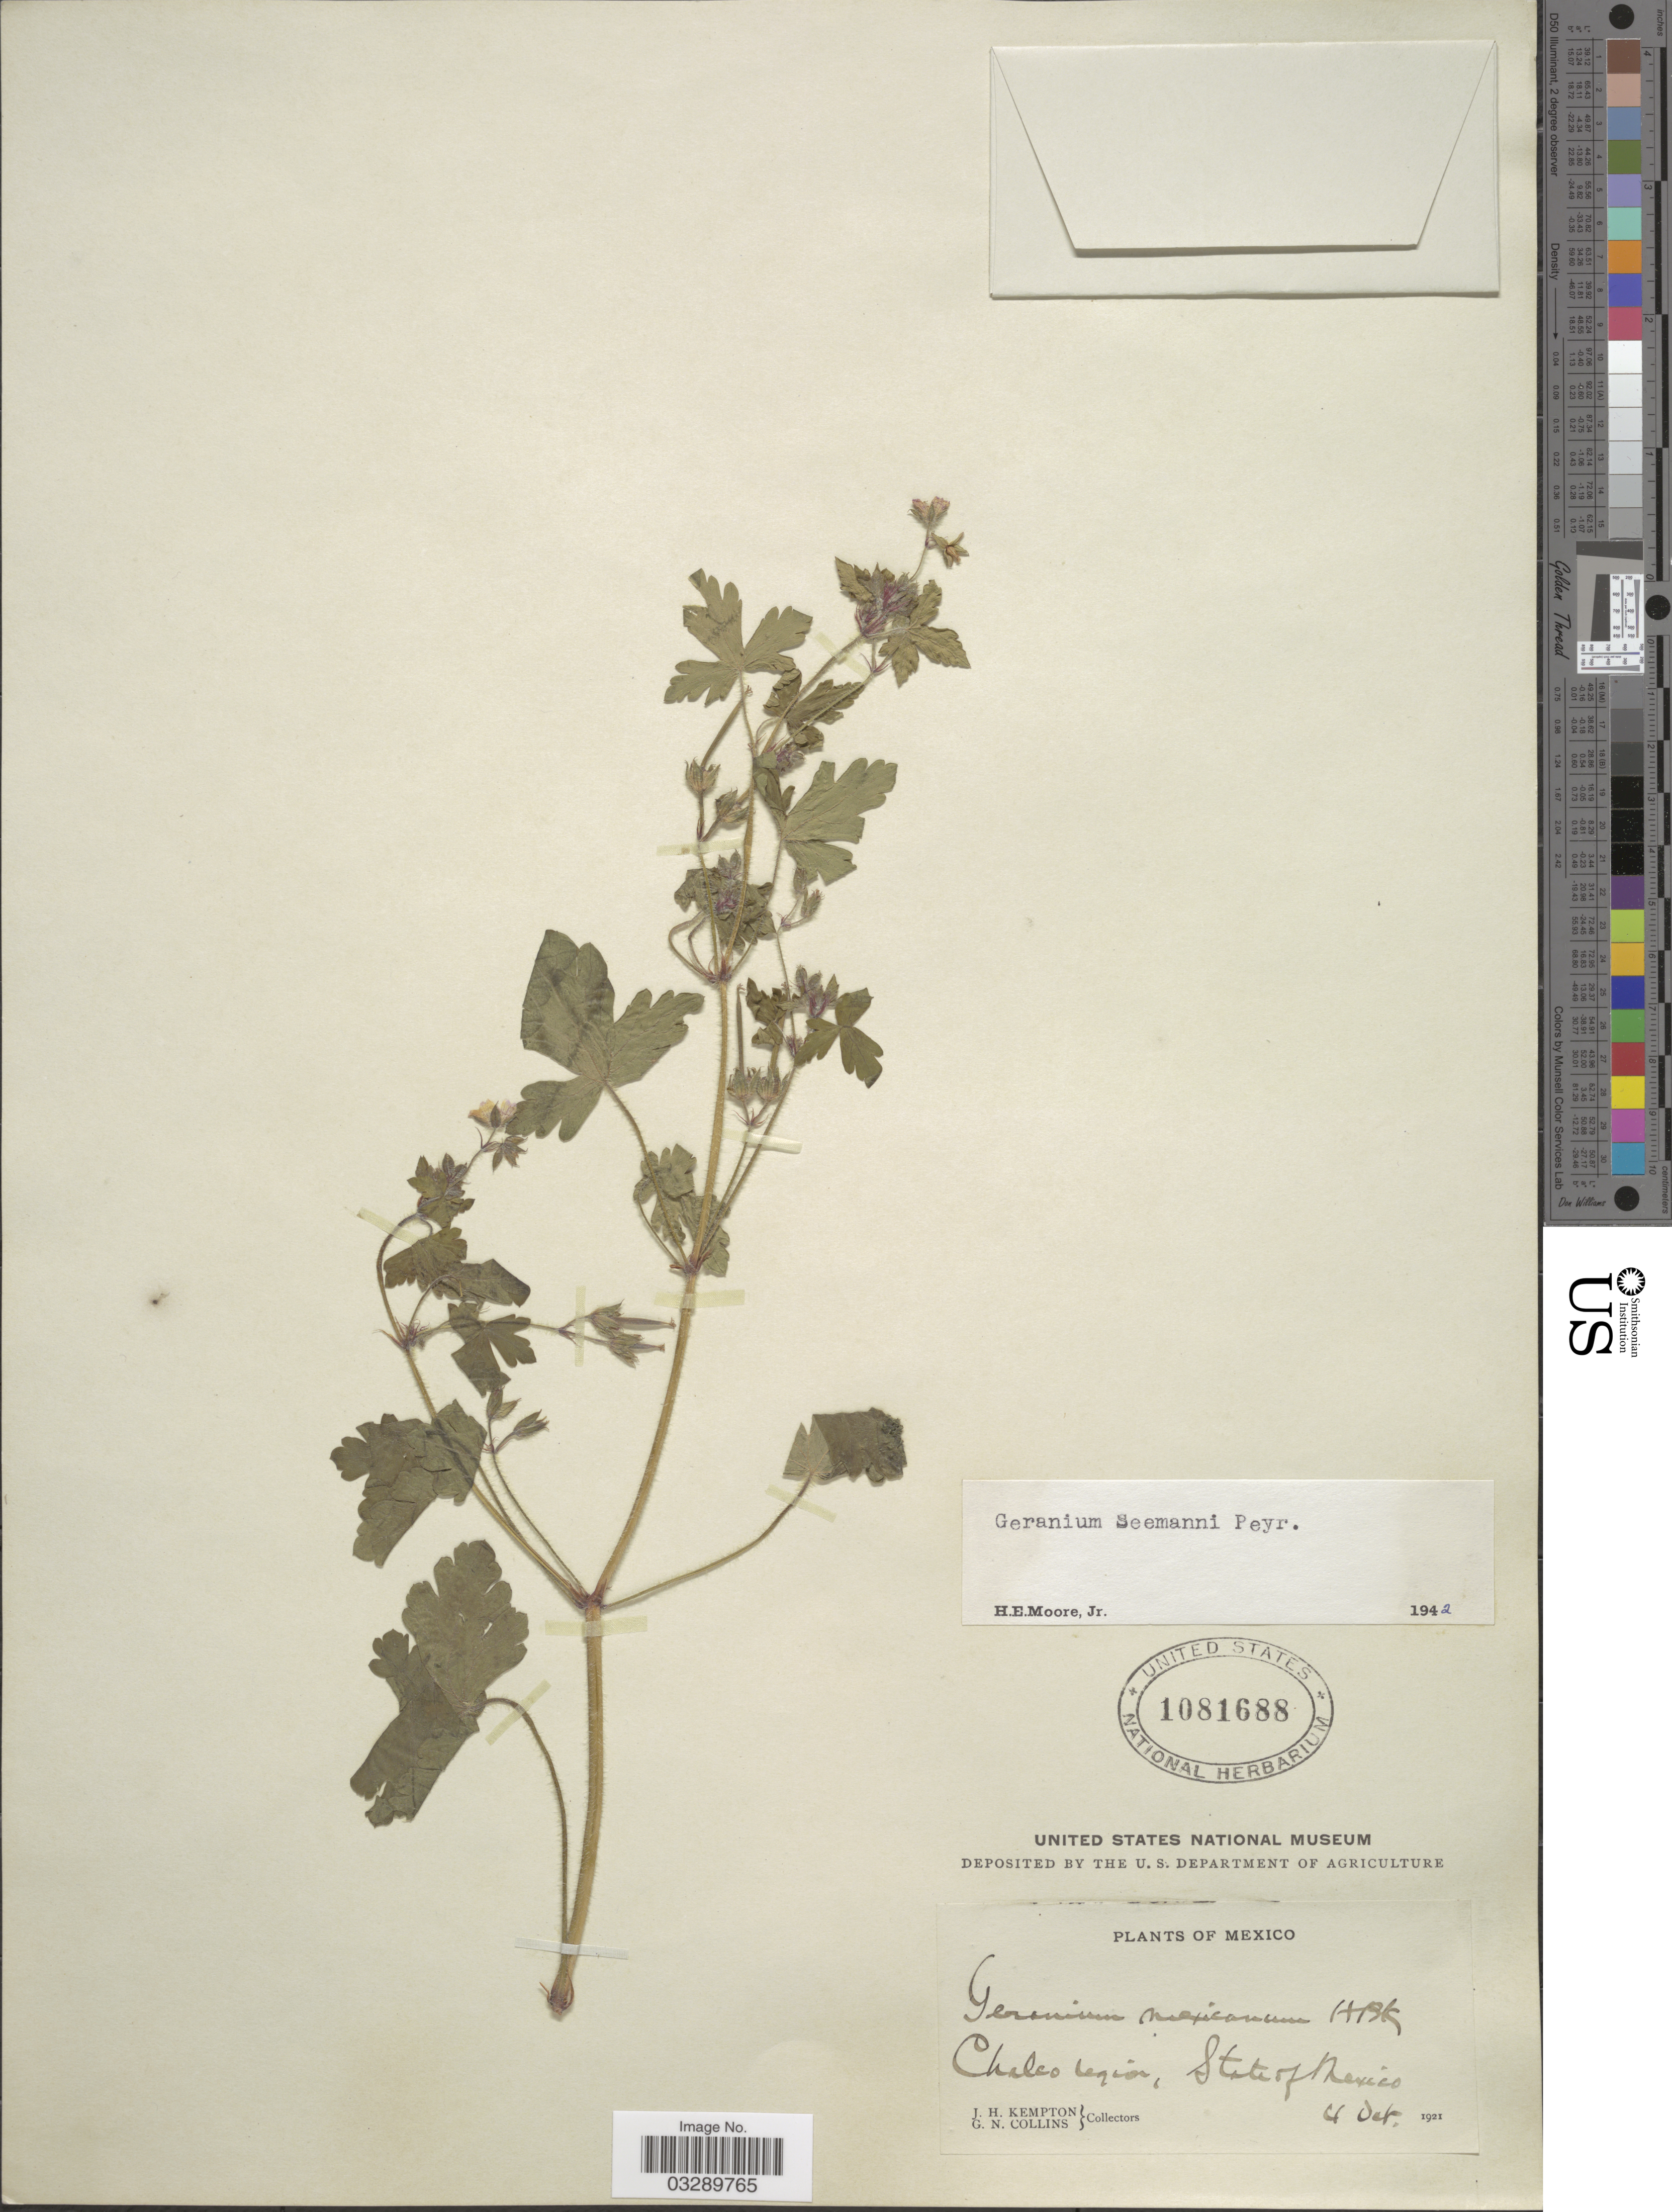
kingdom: Plantae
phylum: Tracheophyta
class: Magnoliopsida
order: Geraniales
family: Geraniaceae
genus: Geranium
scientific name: Geranium seemannii subsp. seemannii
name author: Peyr.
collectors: J. H. Kempton & G. Collins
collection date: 1921-10-04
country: Mexico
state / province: México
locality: Chalco region.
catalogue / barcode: US 1081688